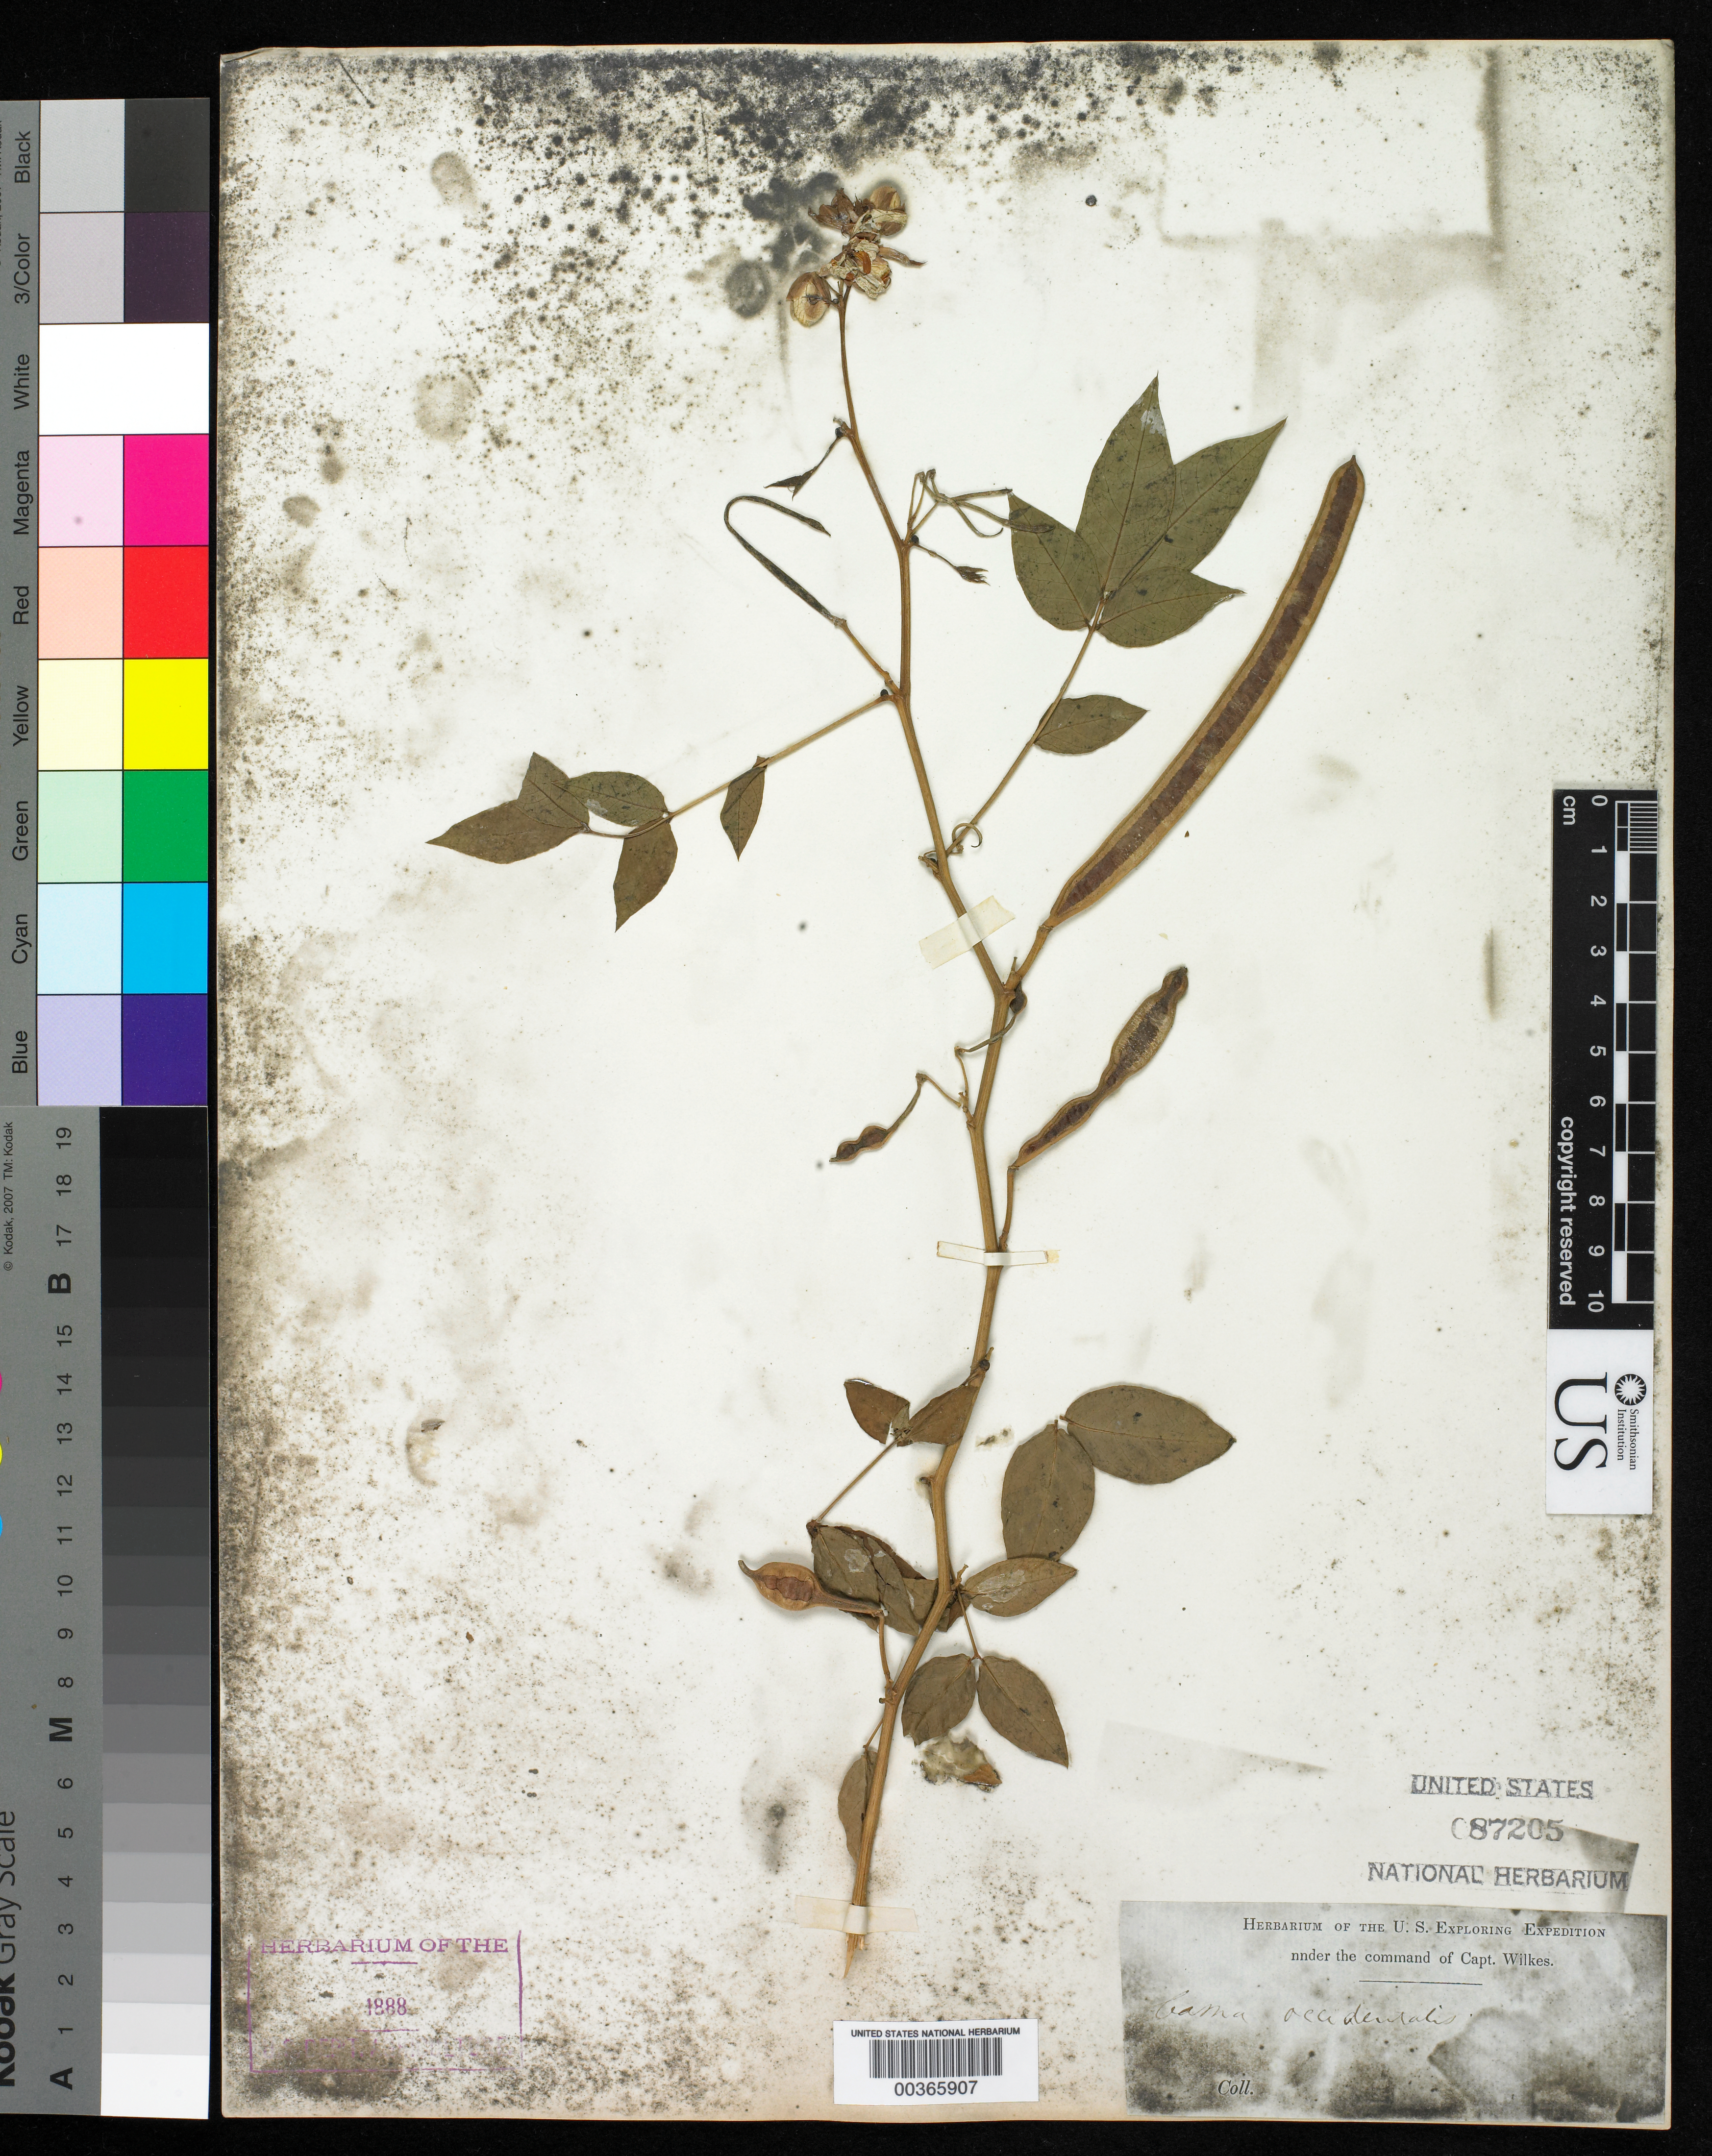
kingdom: Plantae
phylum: Tracheophyta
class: Magnoliopsida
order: Fabales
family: Fabaceae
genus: Senna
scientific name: Senna occidentalis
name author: (L.) Link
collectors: F. R. Fosberg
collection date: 1946-08-19/1946-08-21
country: Micronesia, Federated States of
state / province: Kosrae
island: Lelu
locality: Lela (Lele) Harbor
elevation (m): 1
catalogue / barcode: US 87205